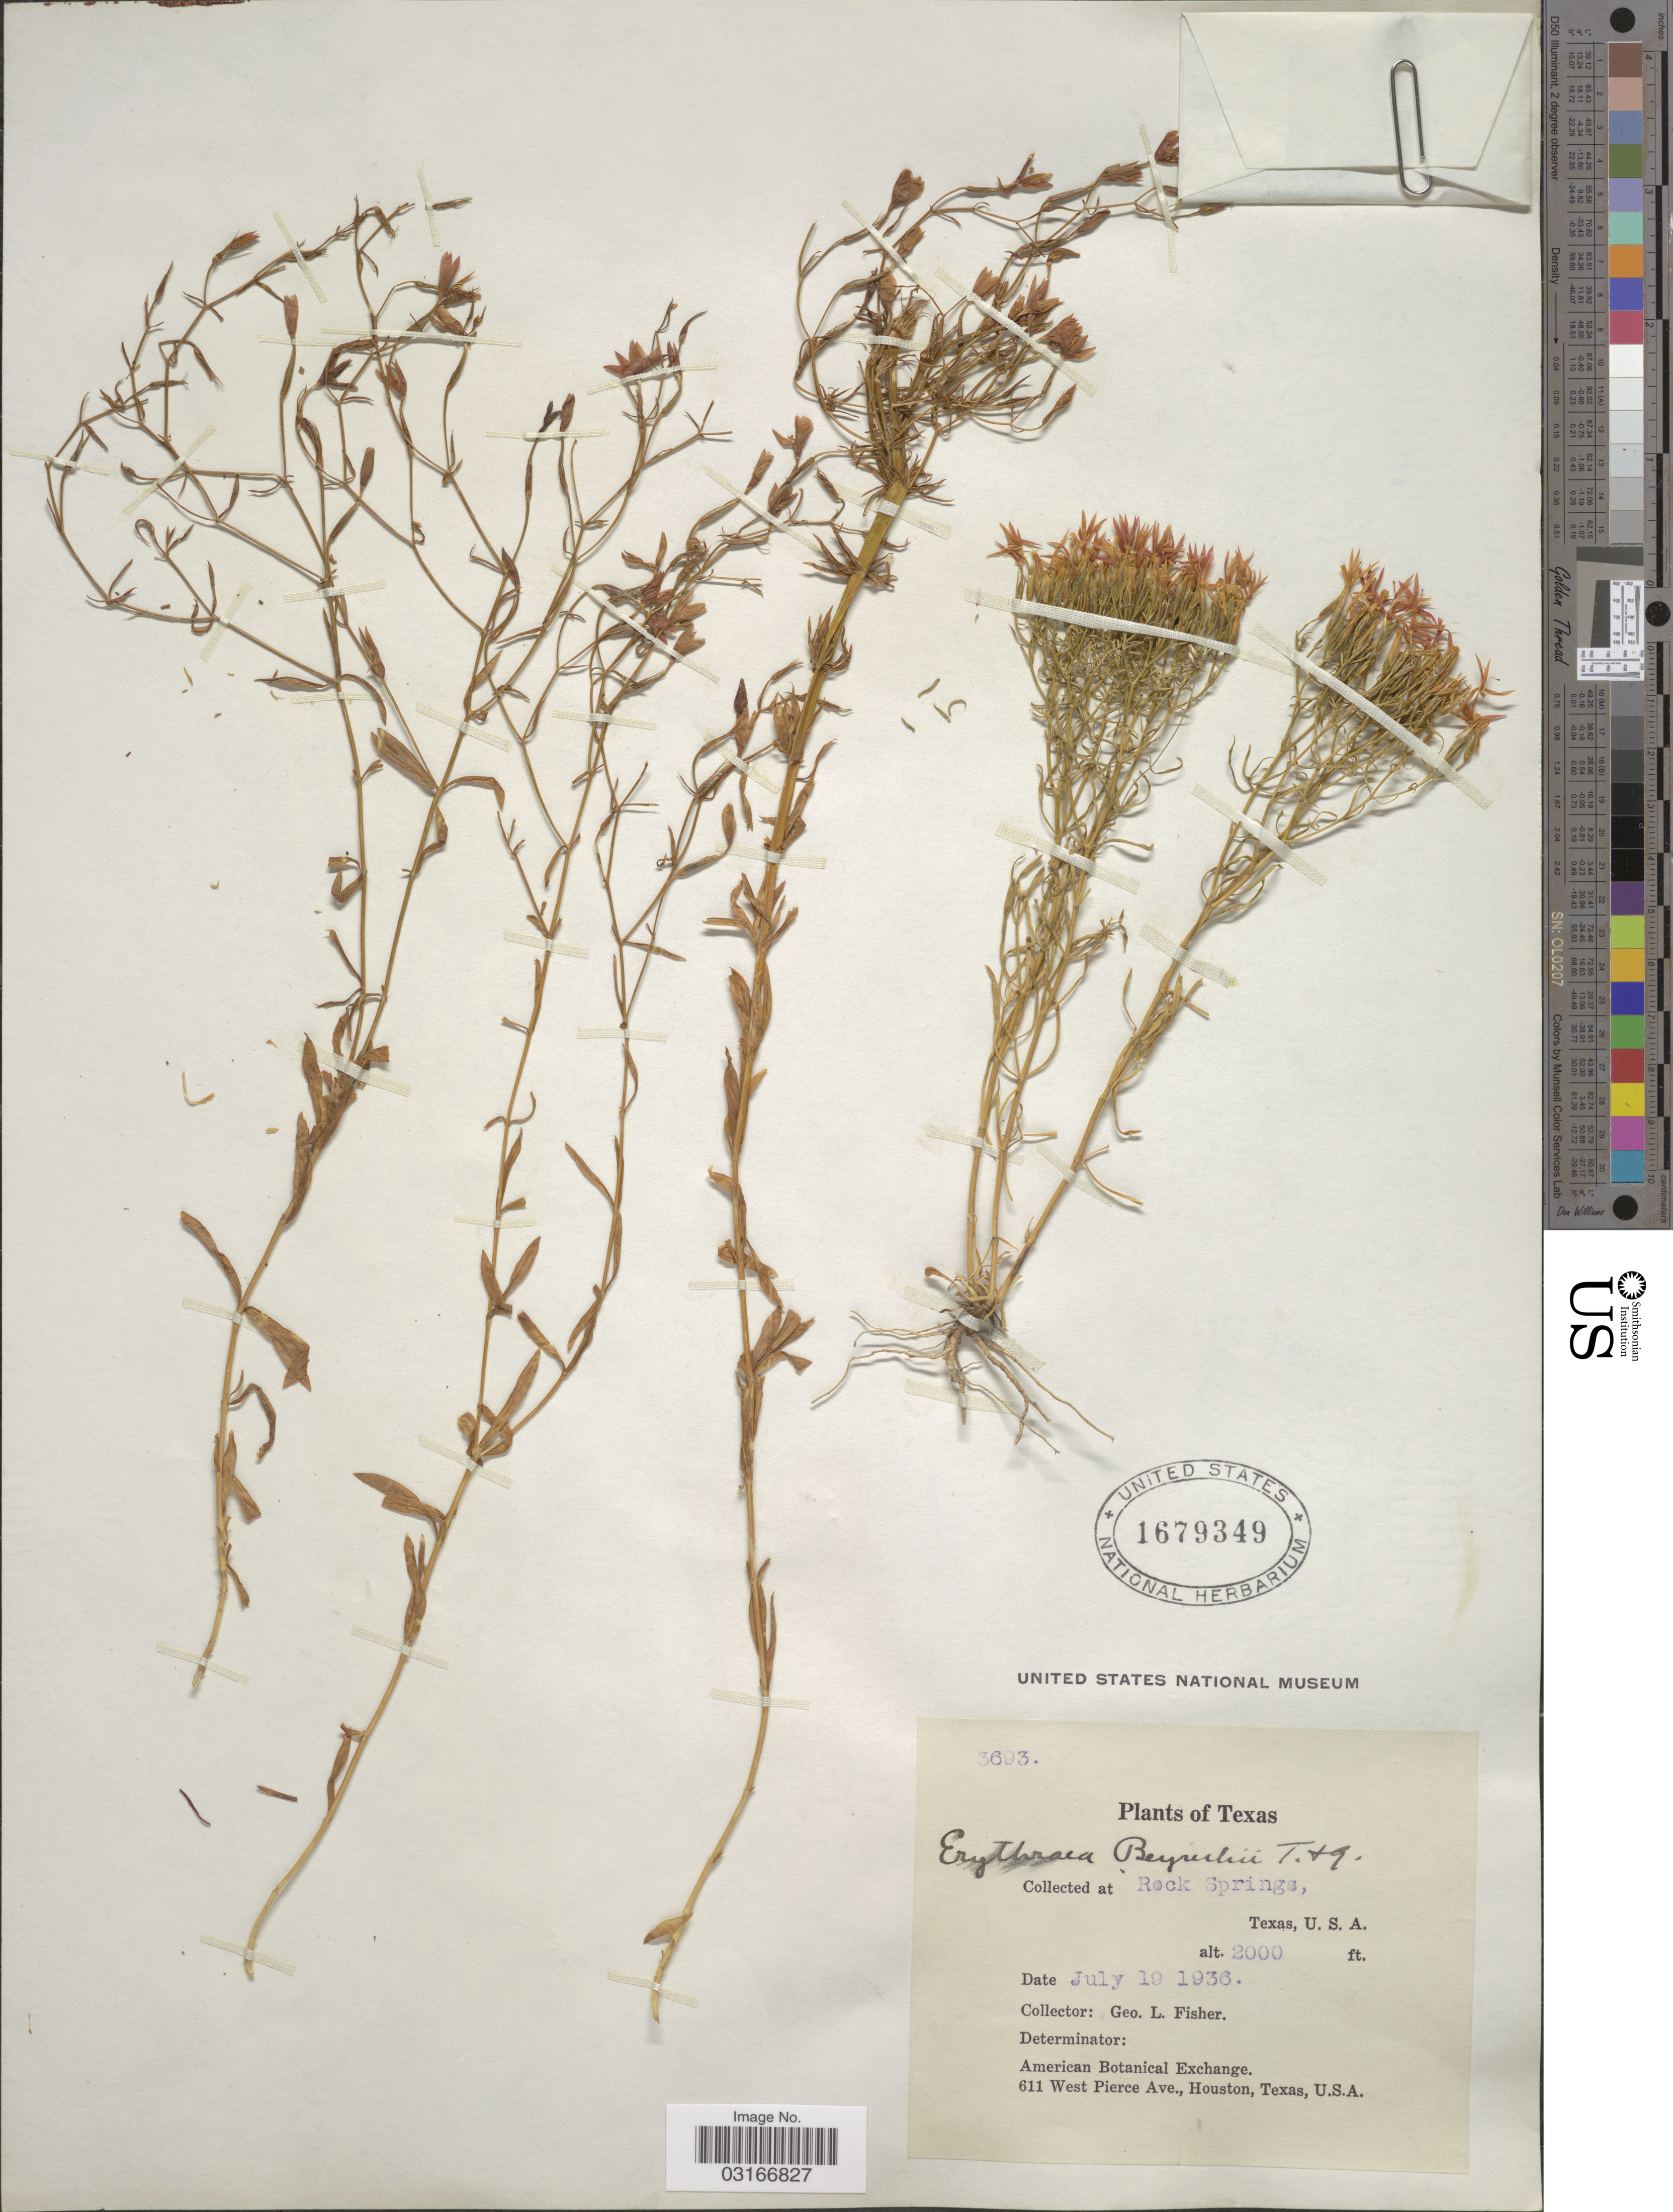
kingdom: Plantae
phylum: Tracheophyta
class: Magnoliopsida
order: Gentianales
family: Gentianaceae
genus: Centaurium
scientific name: Centaurium beyrichii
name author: (Torr.) B.L. Rob.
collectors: G. L. Fisher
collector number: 3603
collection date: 1936-07-10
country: United States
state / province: Texas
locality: Rock Springs.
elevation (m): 610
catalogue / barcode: US 1679349